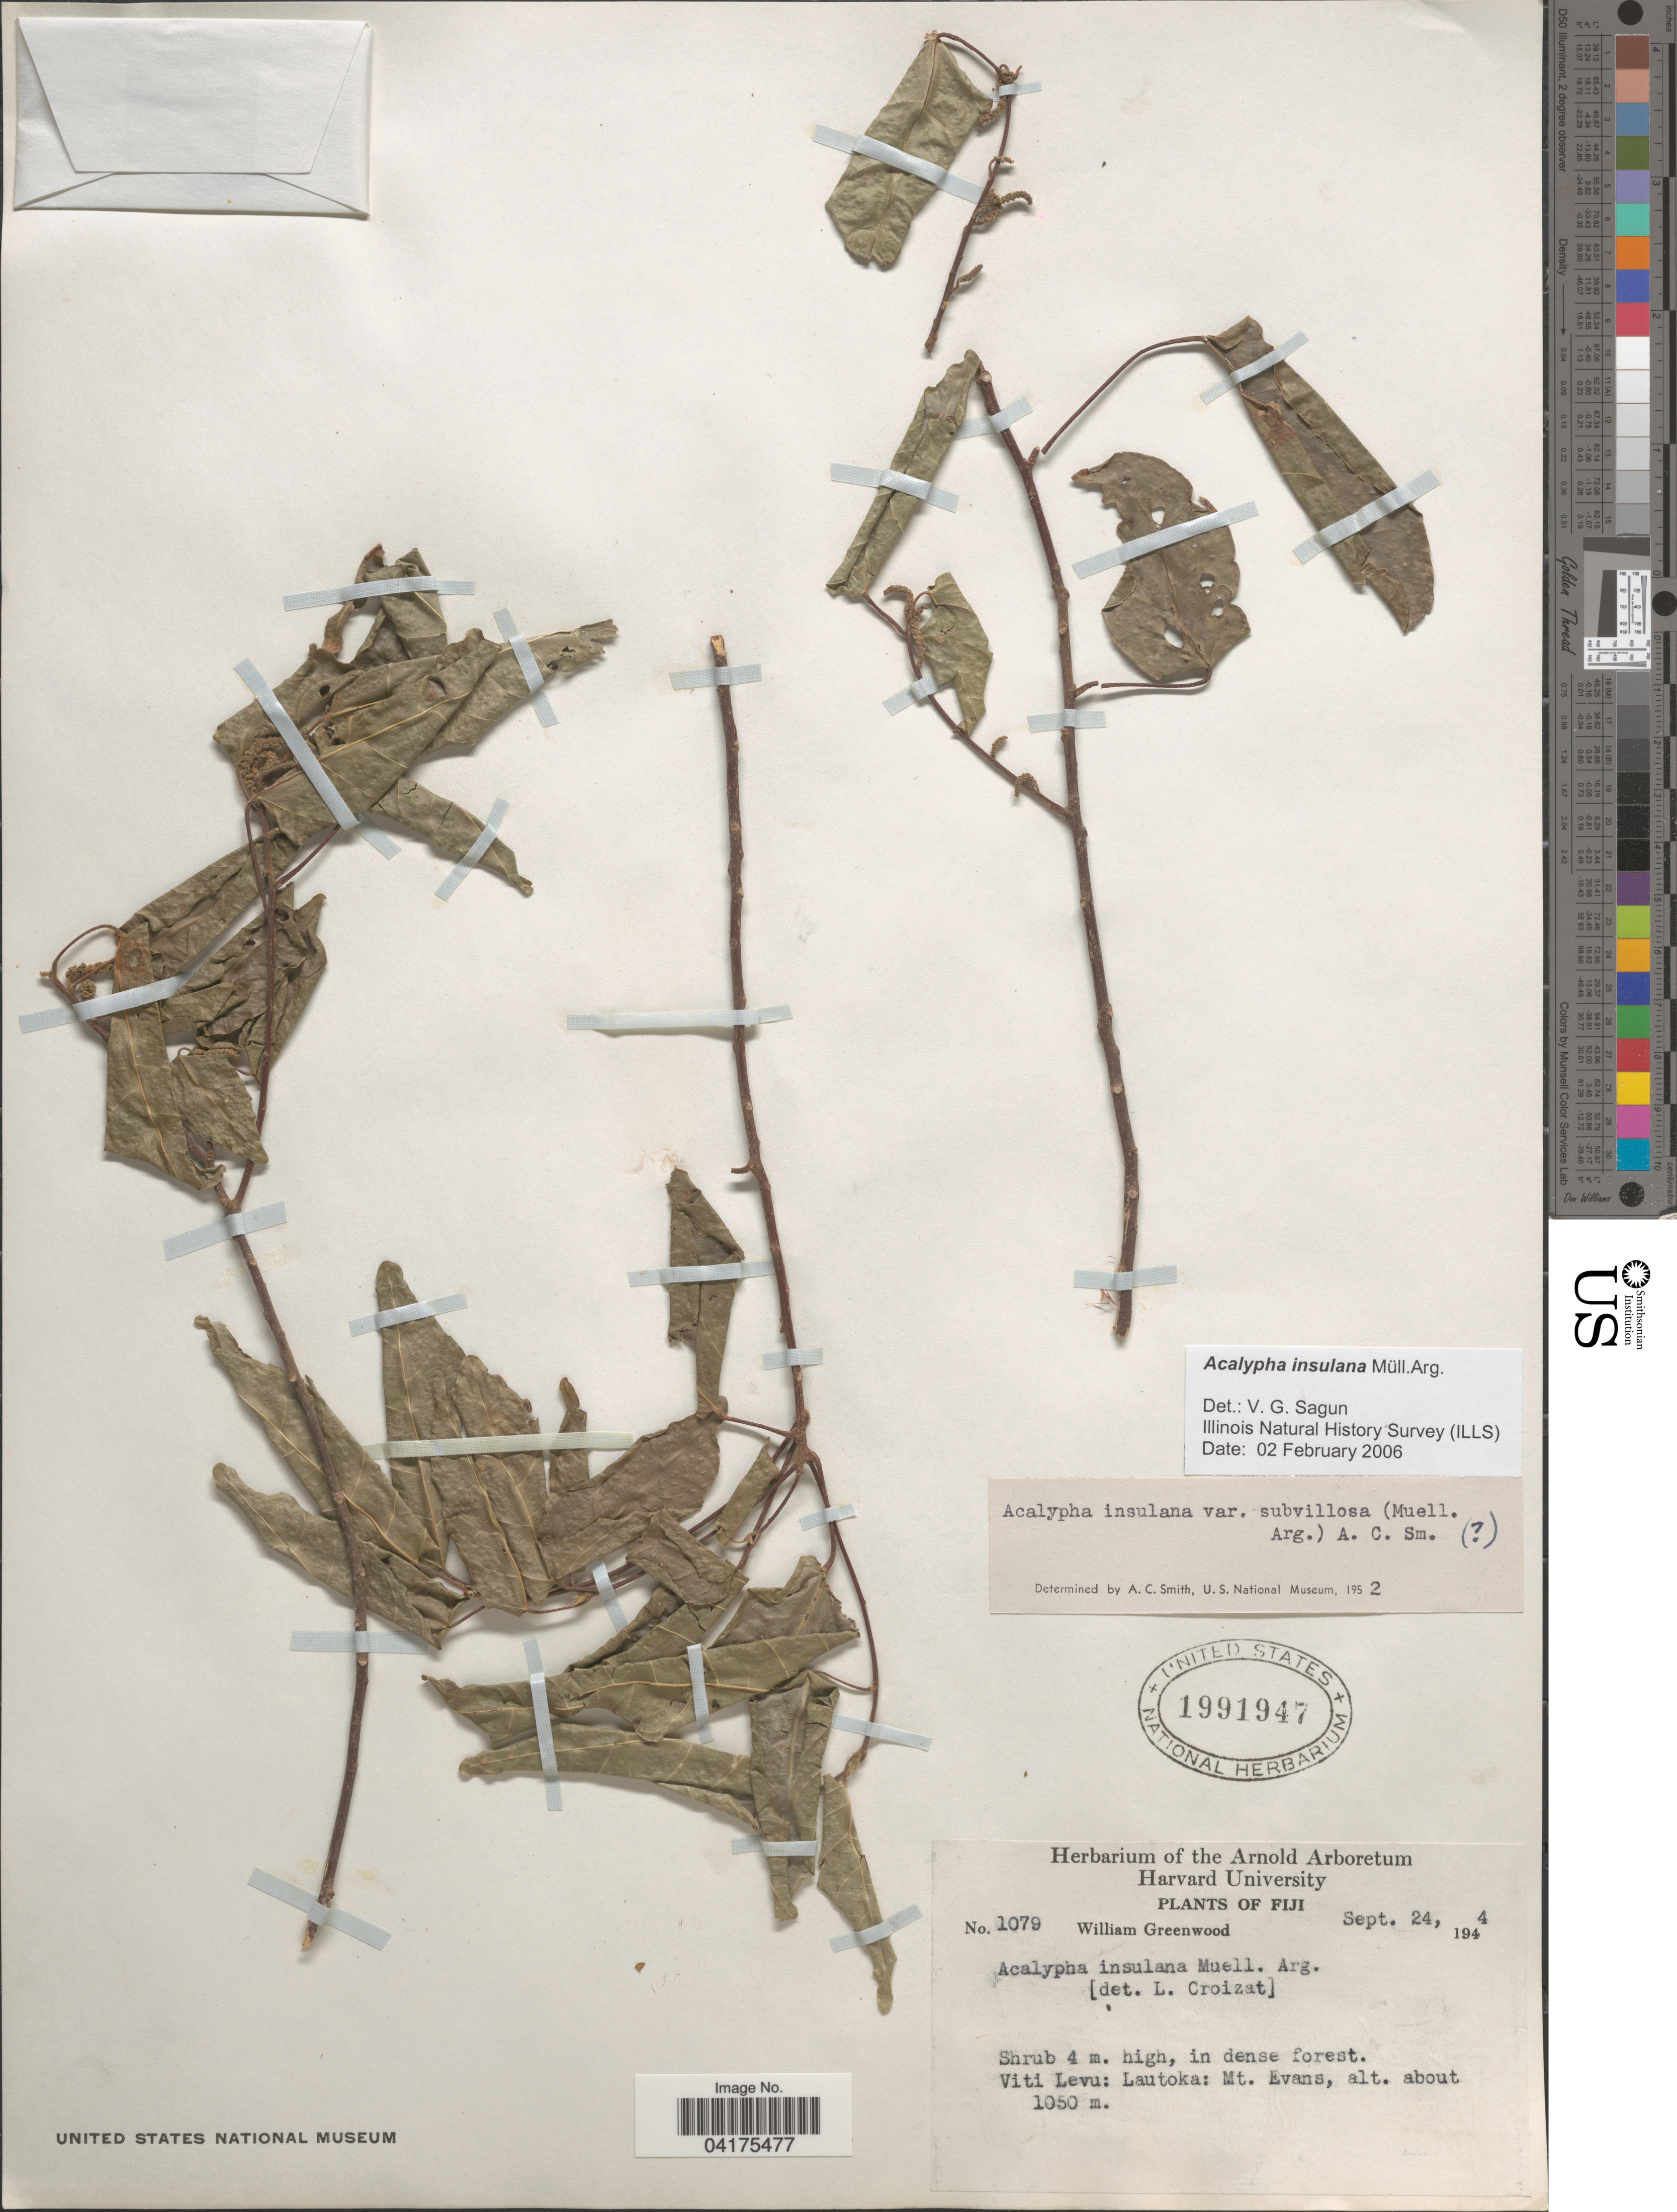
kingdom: Plantae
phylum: Tracheophyta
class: Magnoliopsida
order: Malpighiales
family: Euphorbiaceae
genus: Acalypha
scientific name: Acalypha insulana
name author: Müll. Arg.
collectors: W. Greenwood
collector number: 1079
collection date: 1944-09-24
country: Fiji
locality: Viti Levu: Lautoka: Mt. Evans.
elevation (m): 1050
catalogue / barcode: US 1991947